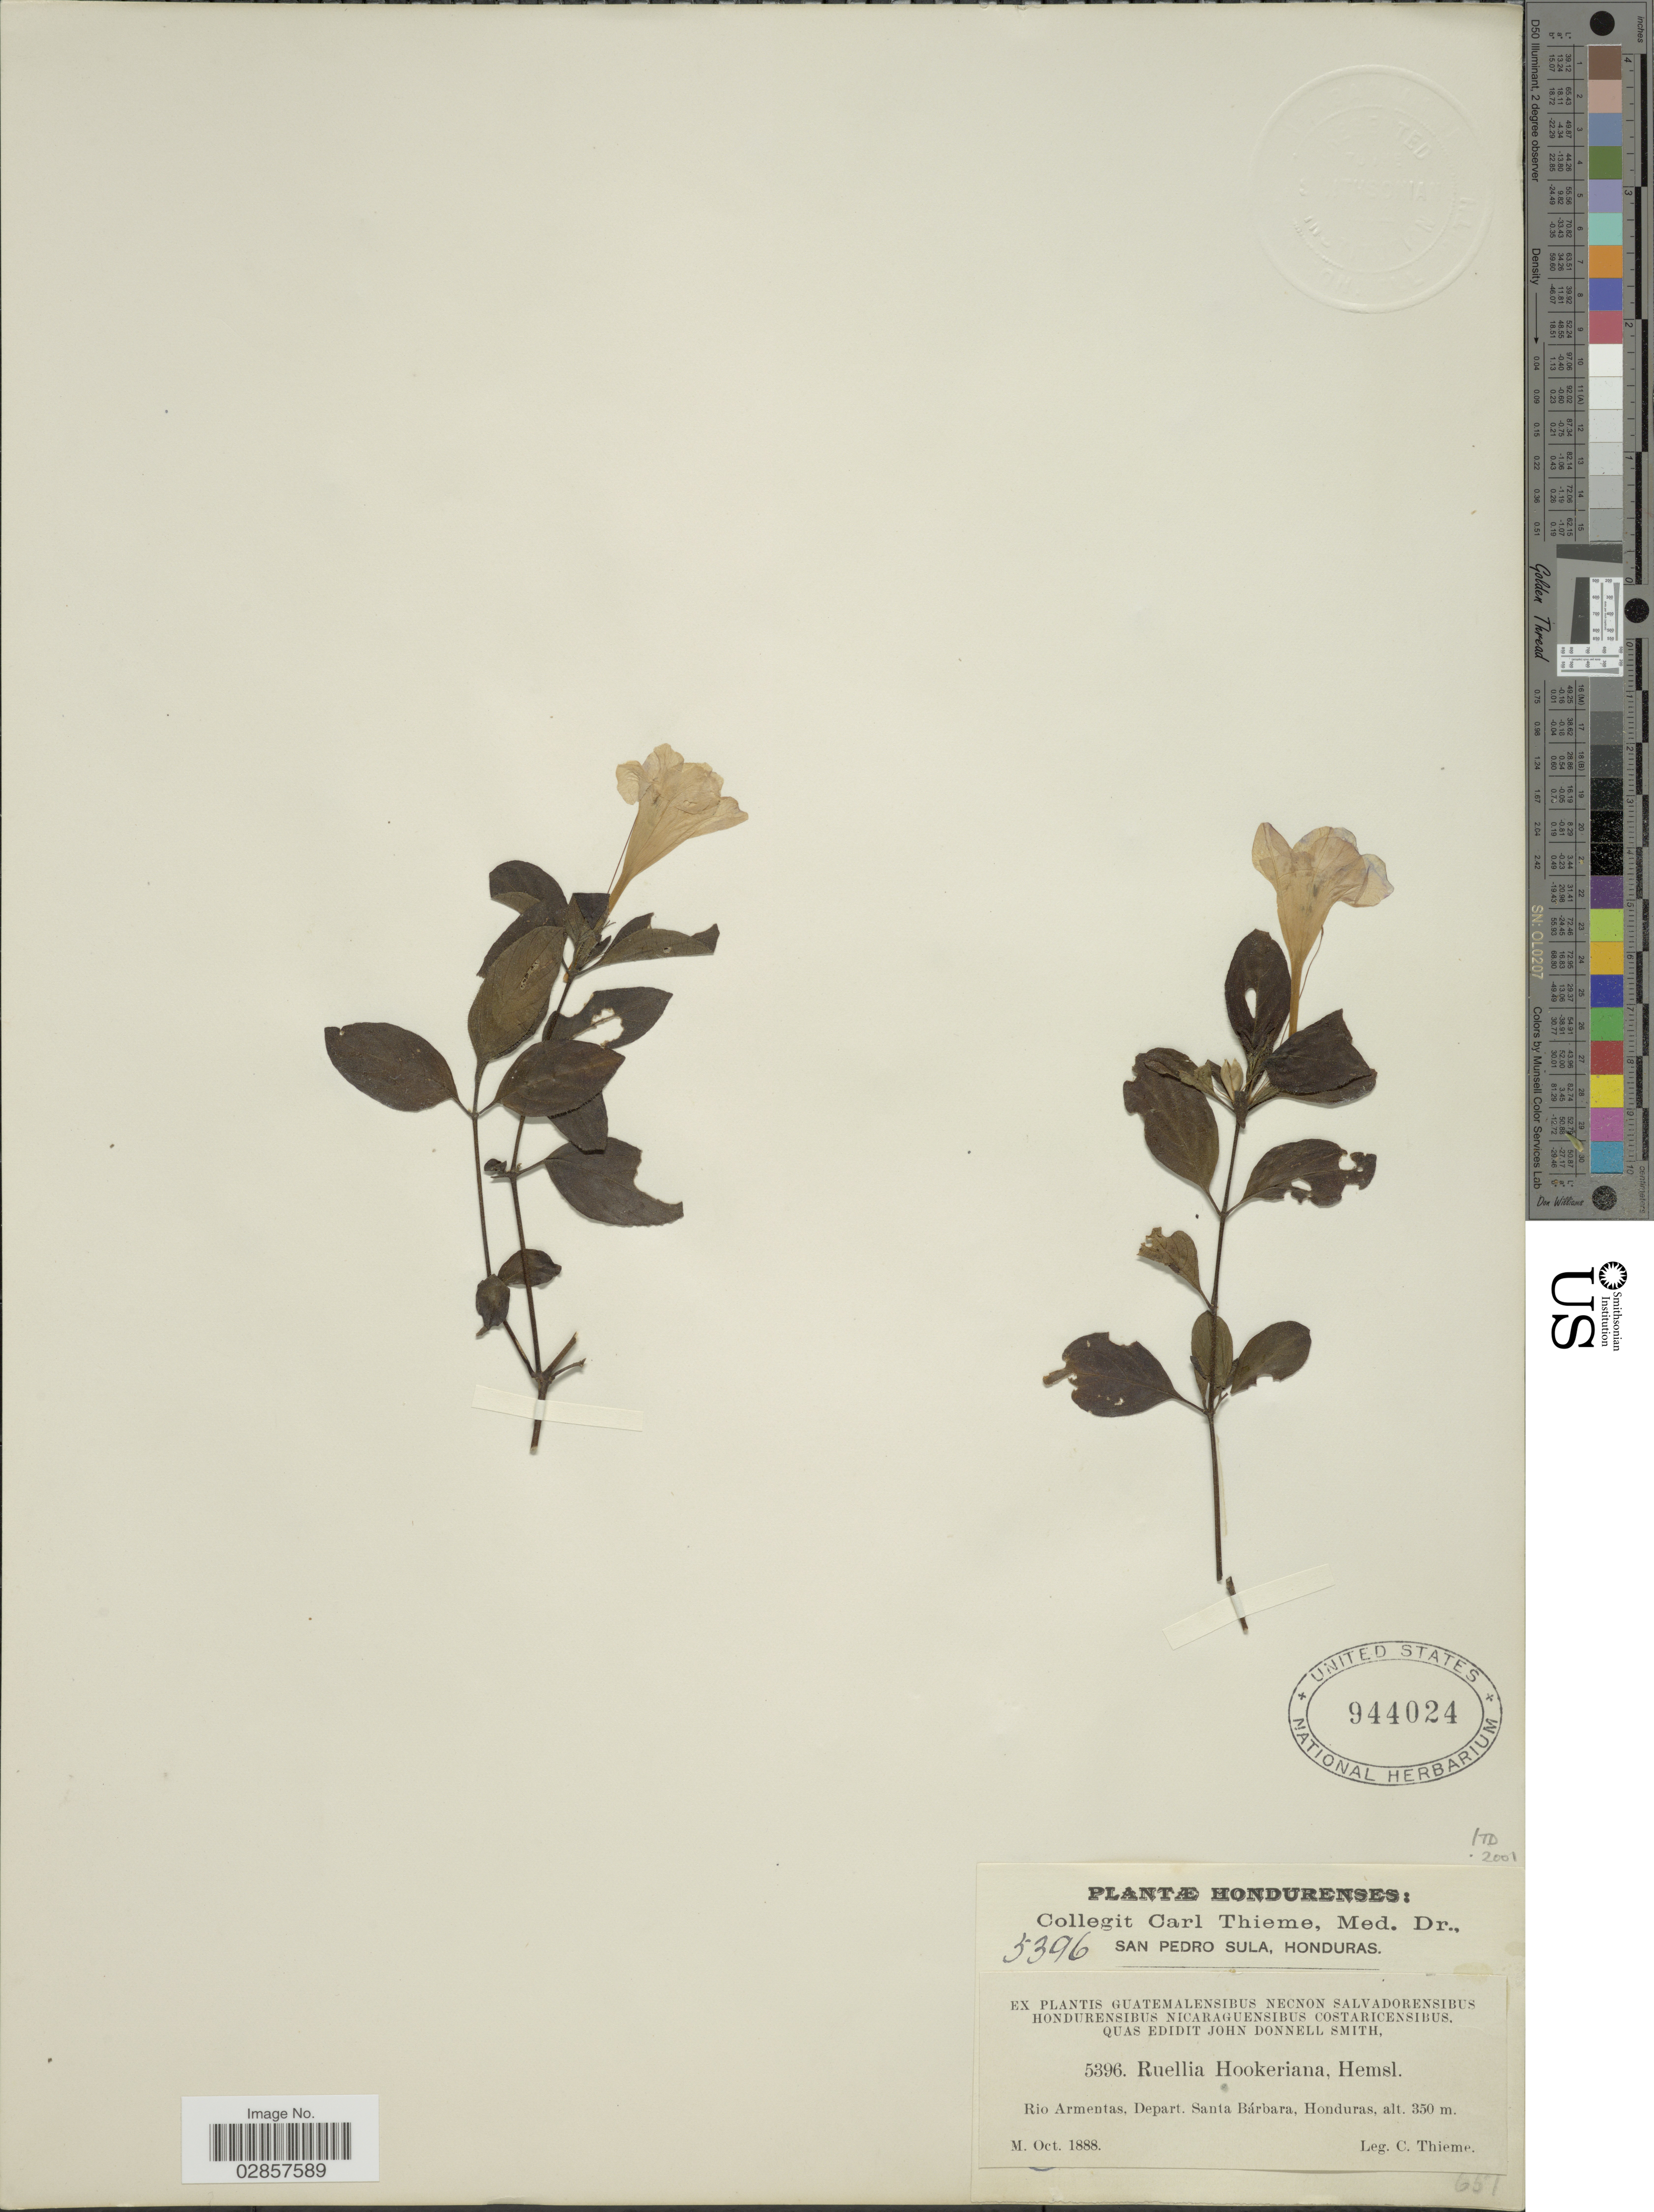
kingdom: Plantae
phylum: Tracheophyta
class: Magnoliopsida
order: Lamiales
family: Acanthaceae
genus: Ruellia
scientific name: Ruellia hookeriana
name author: (Nees) Hemsl.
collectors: C. Thieme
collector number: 5396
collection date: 1888-10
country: Honduras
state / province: Santa Bárbara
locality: Rio Armentas, Depart. Santa Bárbara.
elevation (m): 350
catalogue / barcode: US 944024